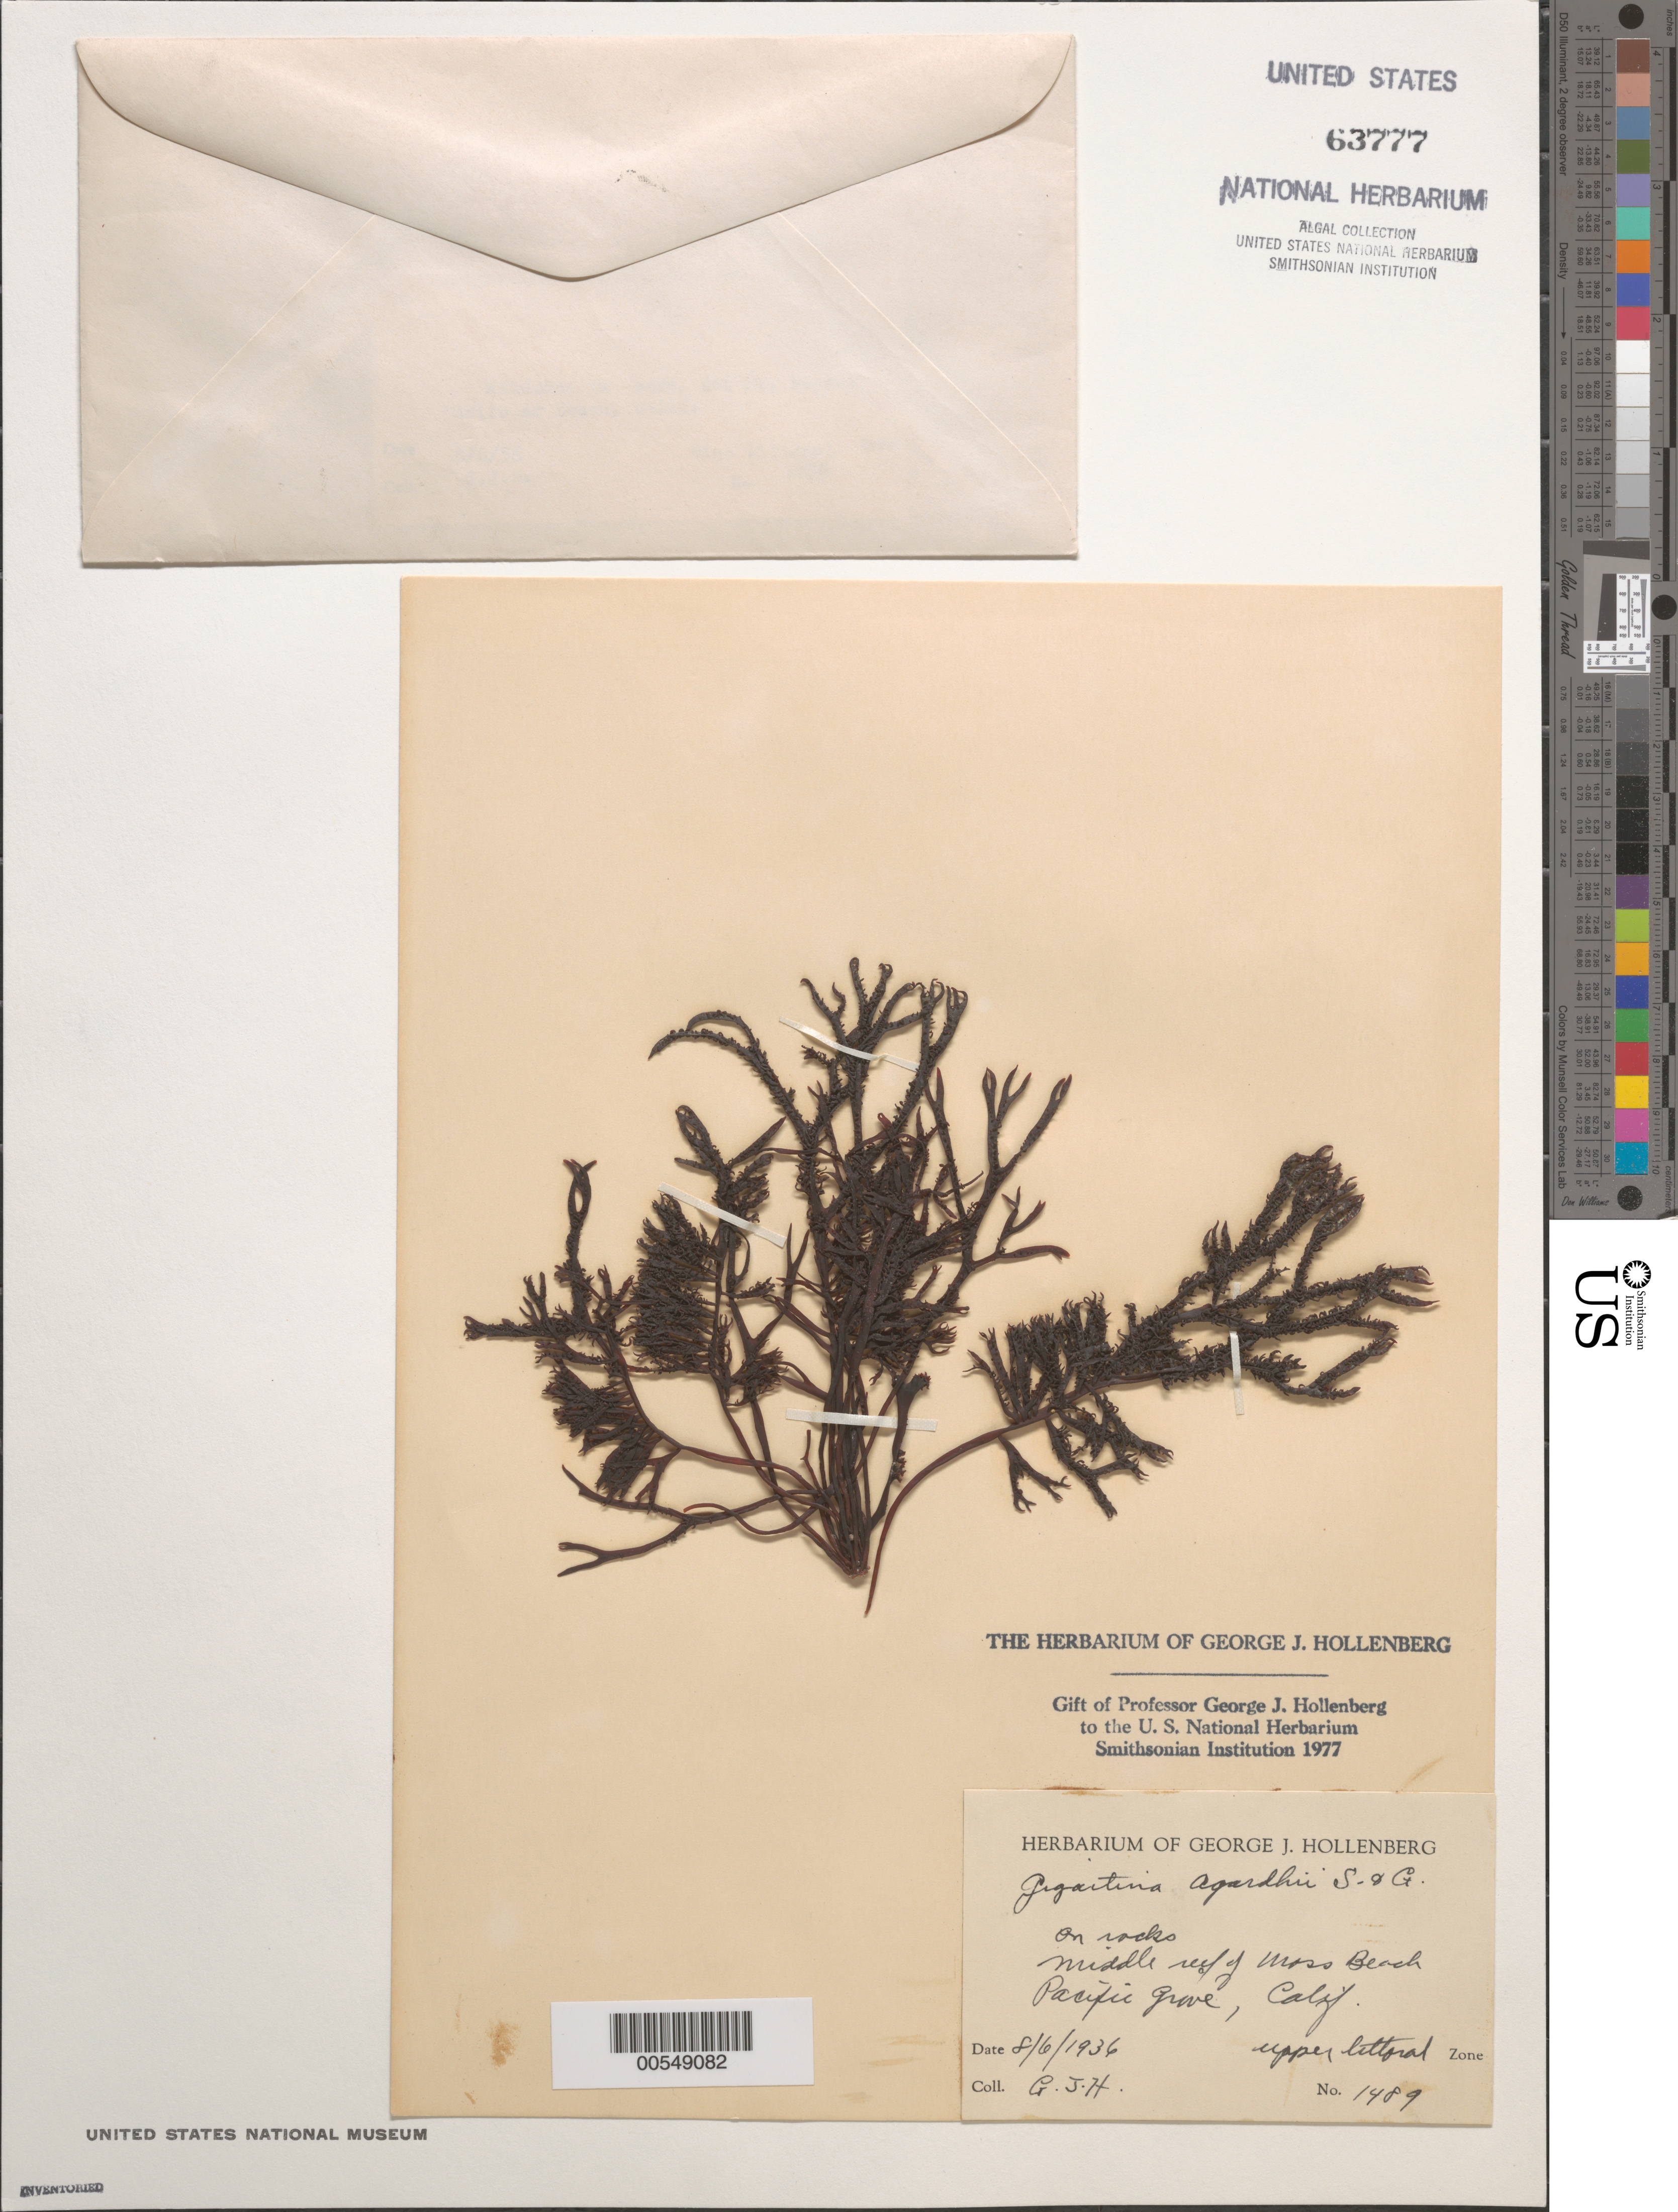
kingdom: Plantae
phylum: Rhodophyta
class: Florideophyceae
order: Gigartinales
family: Phyllophoraceae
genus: Mastocarpus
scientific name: Mastocarpus agardhii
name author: (Setchell & N.L. Gardner) S.C. Lindstrom et al.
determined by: Algae name updating Project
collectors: G. Hollenberg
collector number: GJH 1489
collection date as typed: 06 Aug 1936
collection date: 1936-08-06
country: United States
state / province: California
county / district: Monterey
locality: Middle reef of Moss Beach, Pacific Grove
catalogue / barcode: US 63777